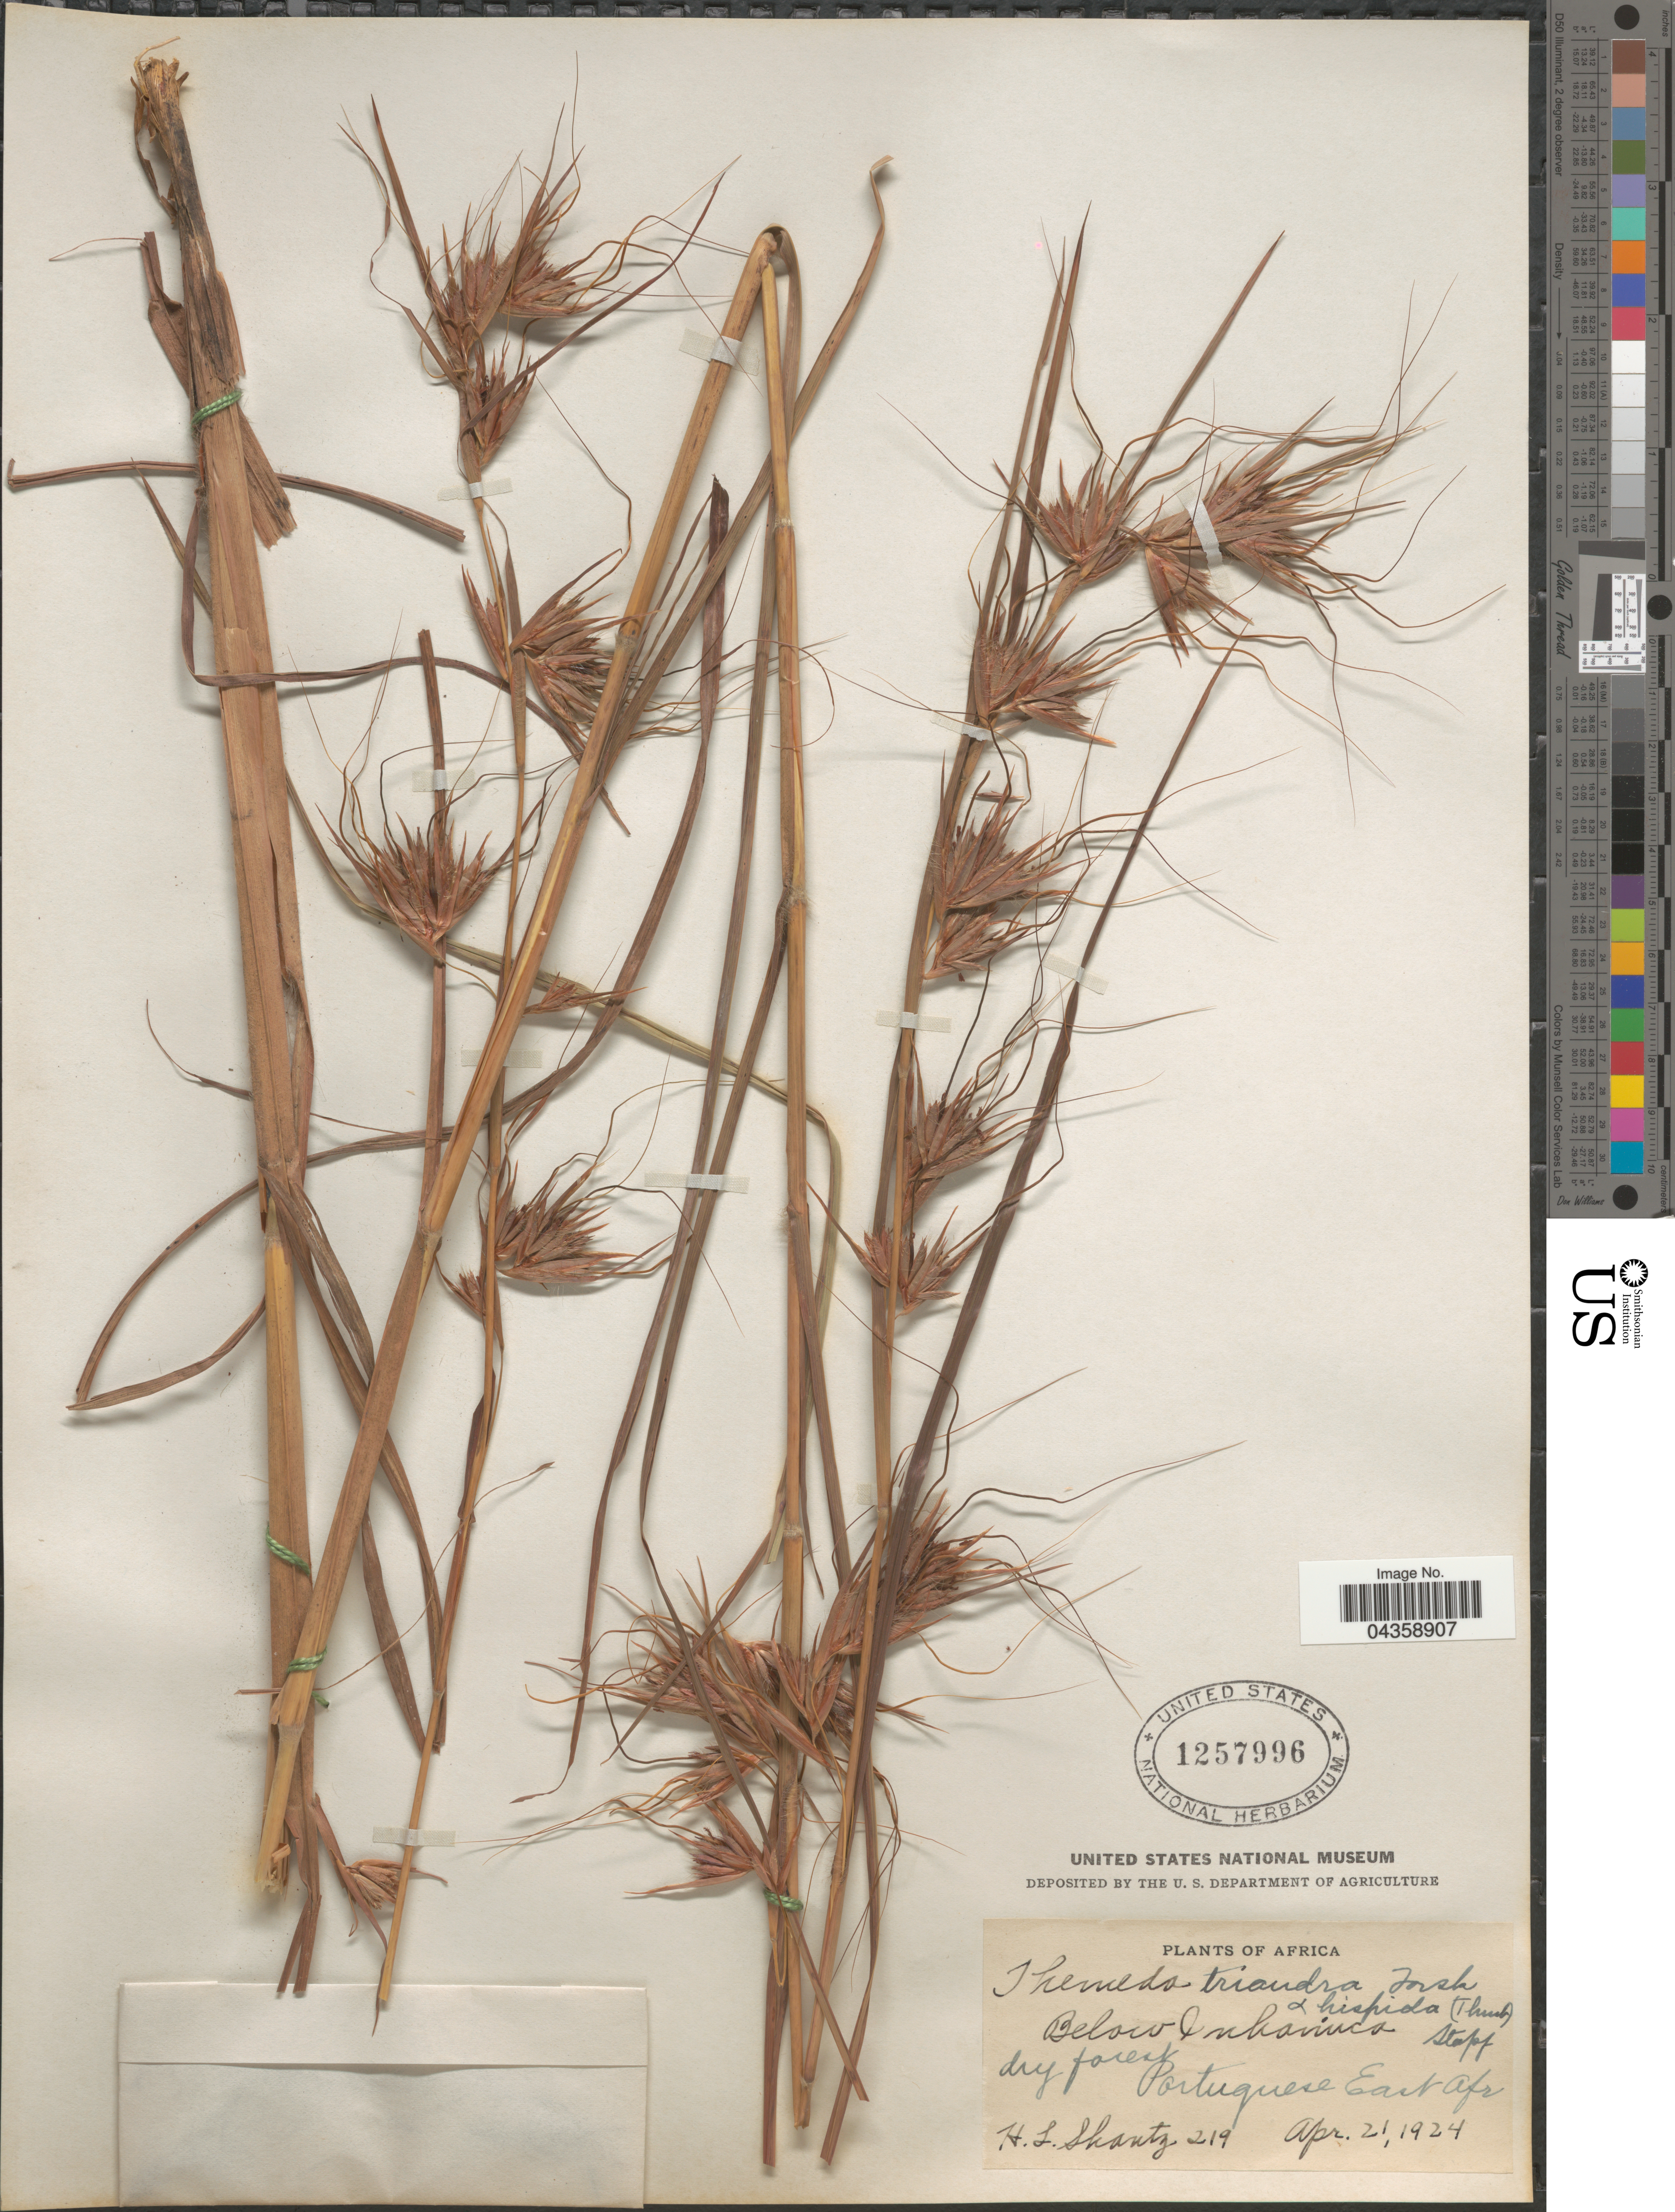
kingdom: Plantae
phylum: Tracheophyta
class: Liliopsida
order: Poales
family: Poaceae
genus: Themeda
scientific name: Themeda triandra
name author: Forssk.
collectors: H. Shantz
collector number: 219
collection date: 1924-04-21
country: Mozambique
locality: Below Inhamica. Portuguese East Afr.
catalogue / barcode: US 1257996